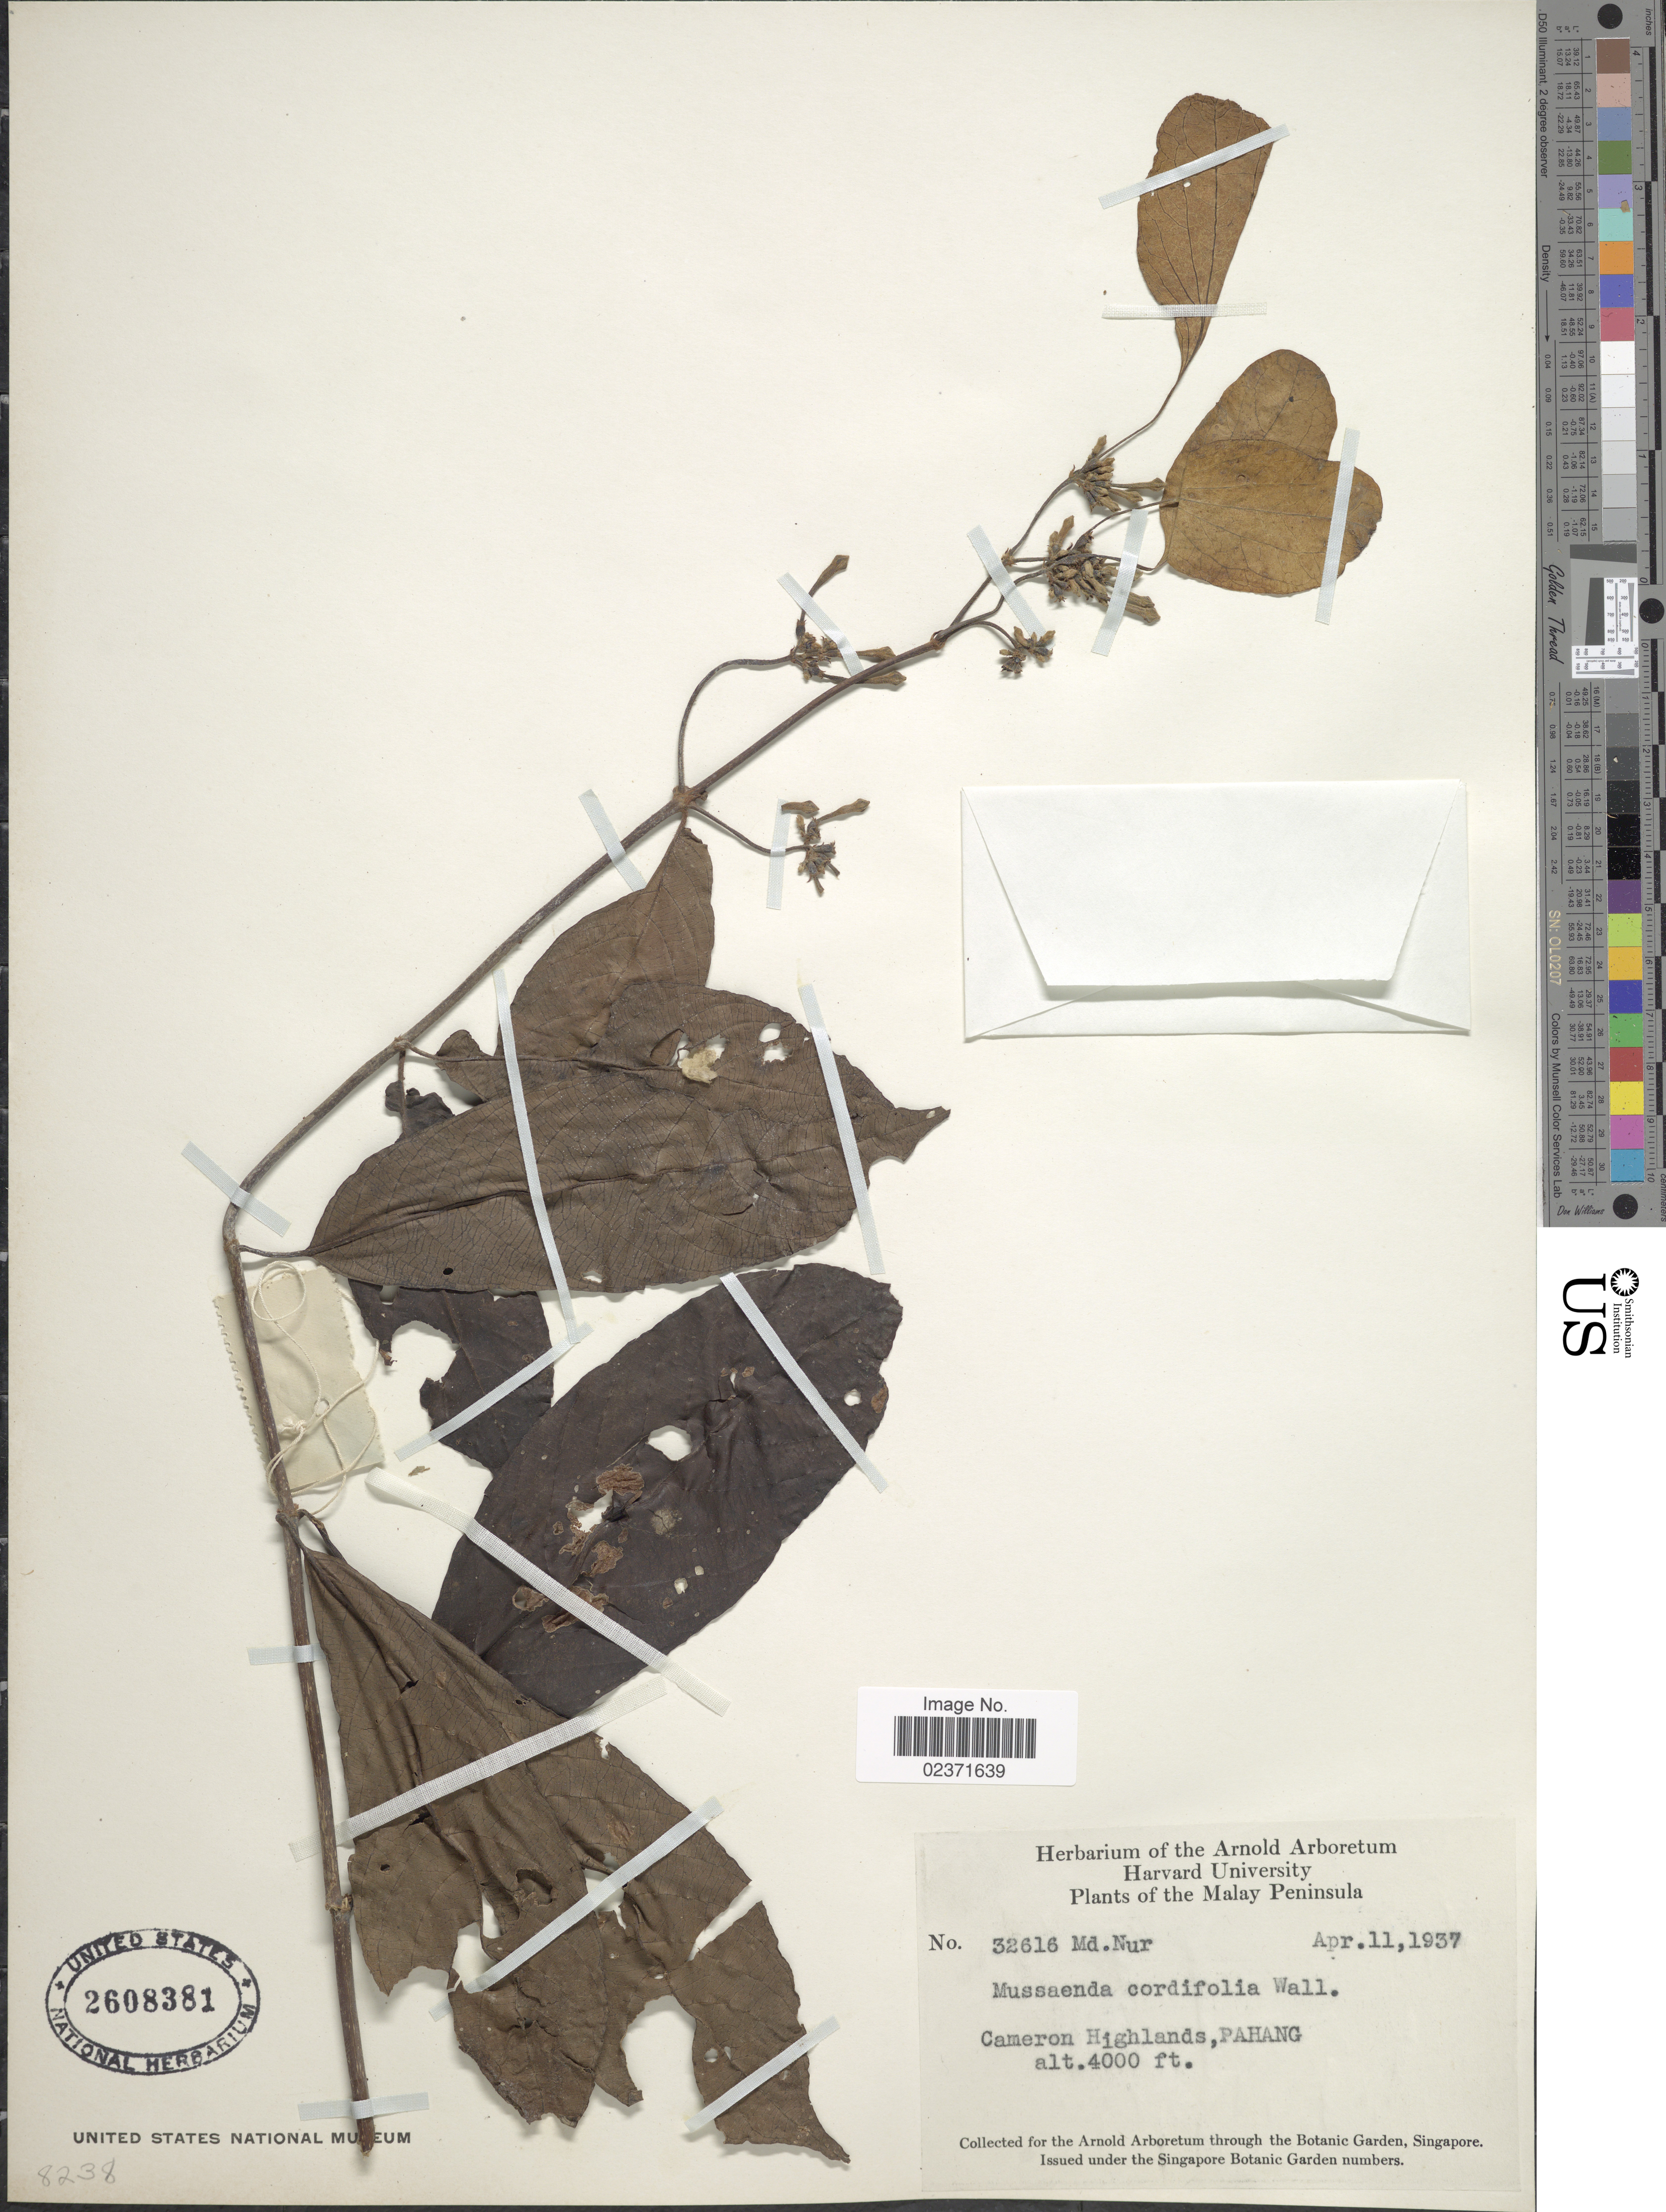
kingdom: Plantae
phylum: Tracheophyta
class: Magnoliopsida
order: Gentianales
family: Rubiaceae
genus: Mussaenda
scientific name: Mussaenda cordifolia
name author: Wall. ex G. Don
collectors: M. Nur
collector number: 32616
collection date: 1937-04-11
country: Malaysia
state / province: Pahang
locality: Malay Peninsula. Cameron Highlands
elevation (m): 1219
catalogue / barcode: US 2608381